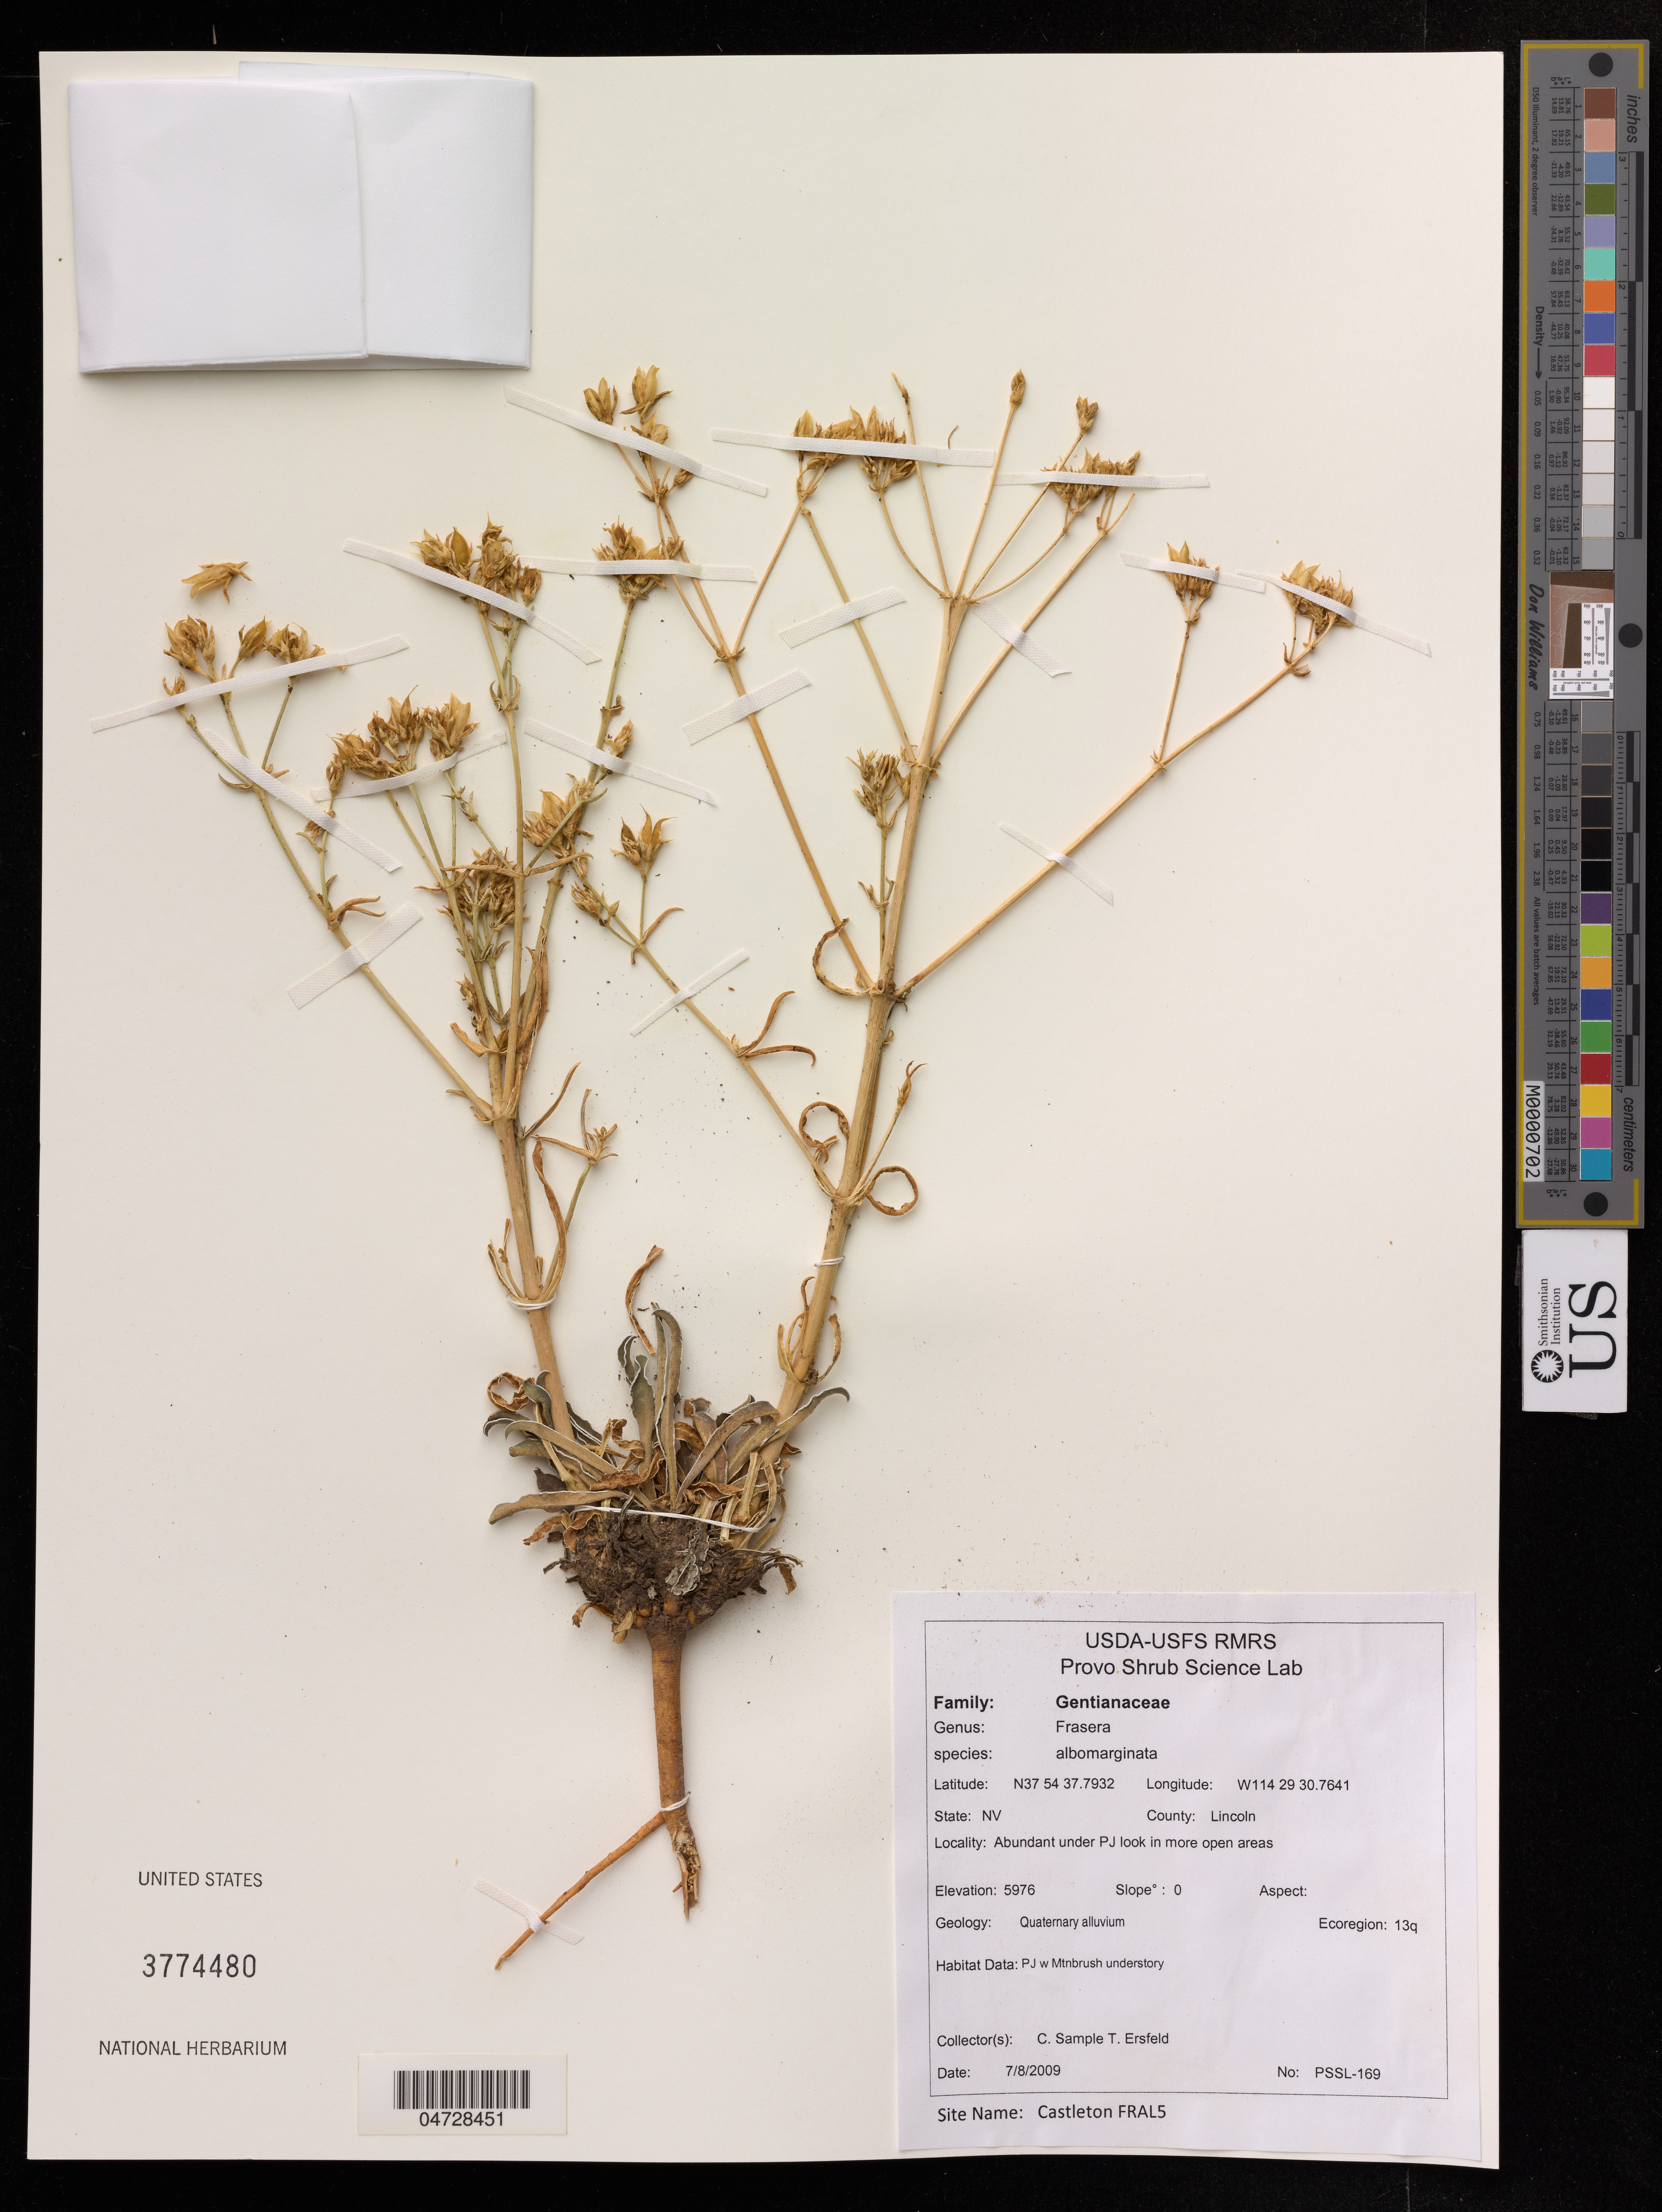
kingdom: Plantae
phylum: Tracheophyta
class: Magnoliopsida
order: Gentianales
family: Gentianaceae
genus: Frasera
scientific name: Frasera albomarginata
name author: S. Watson in C. King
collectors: C. Sample & T. Ersfeld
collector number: PSSL-169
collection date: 2009-07-08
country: United States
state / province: Nevada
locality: Lincoln. under PJ.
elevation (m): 1821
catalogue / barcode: US 3774480